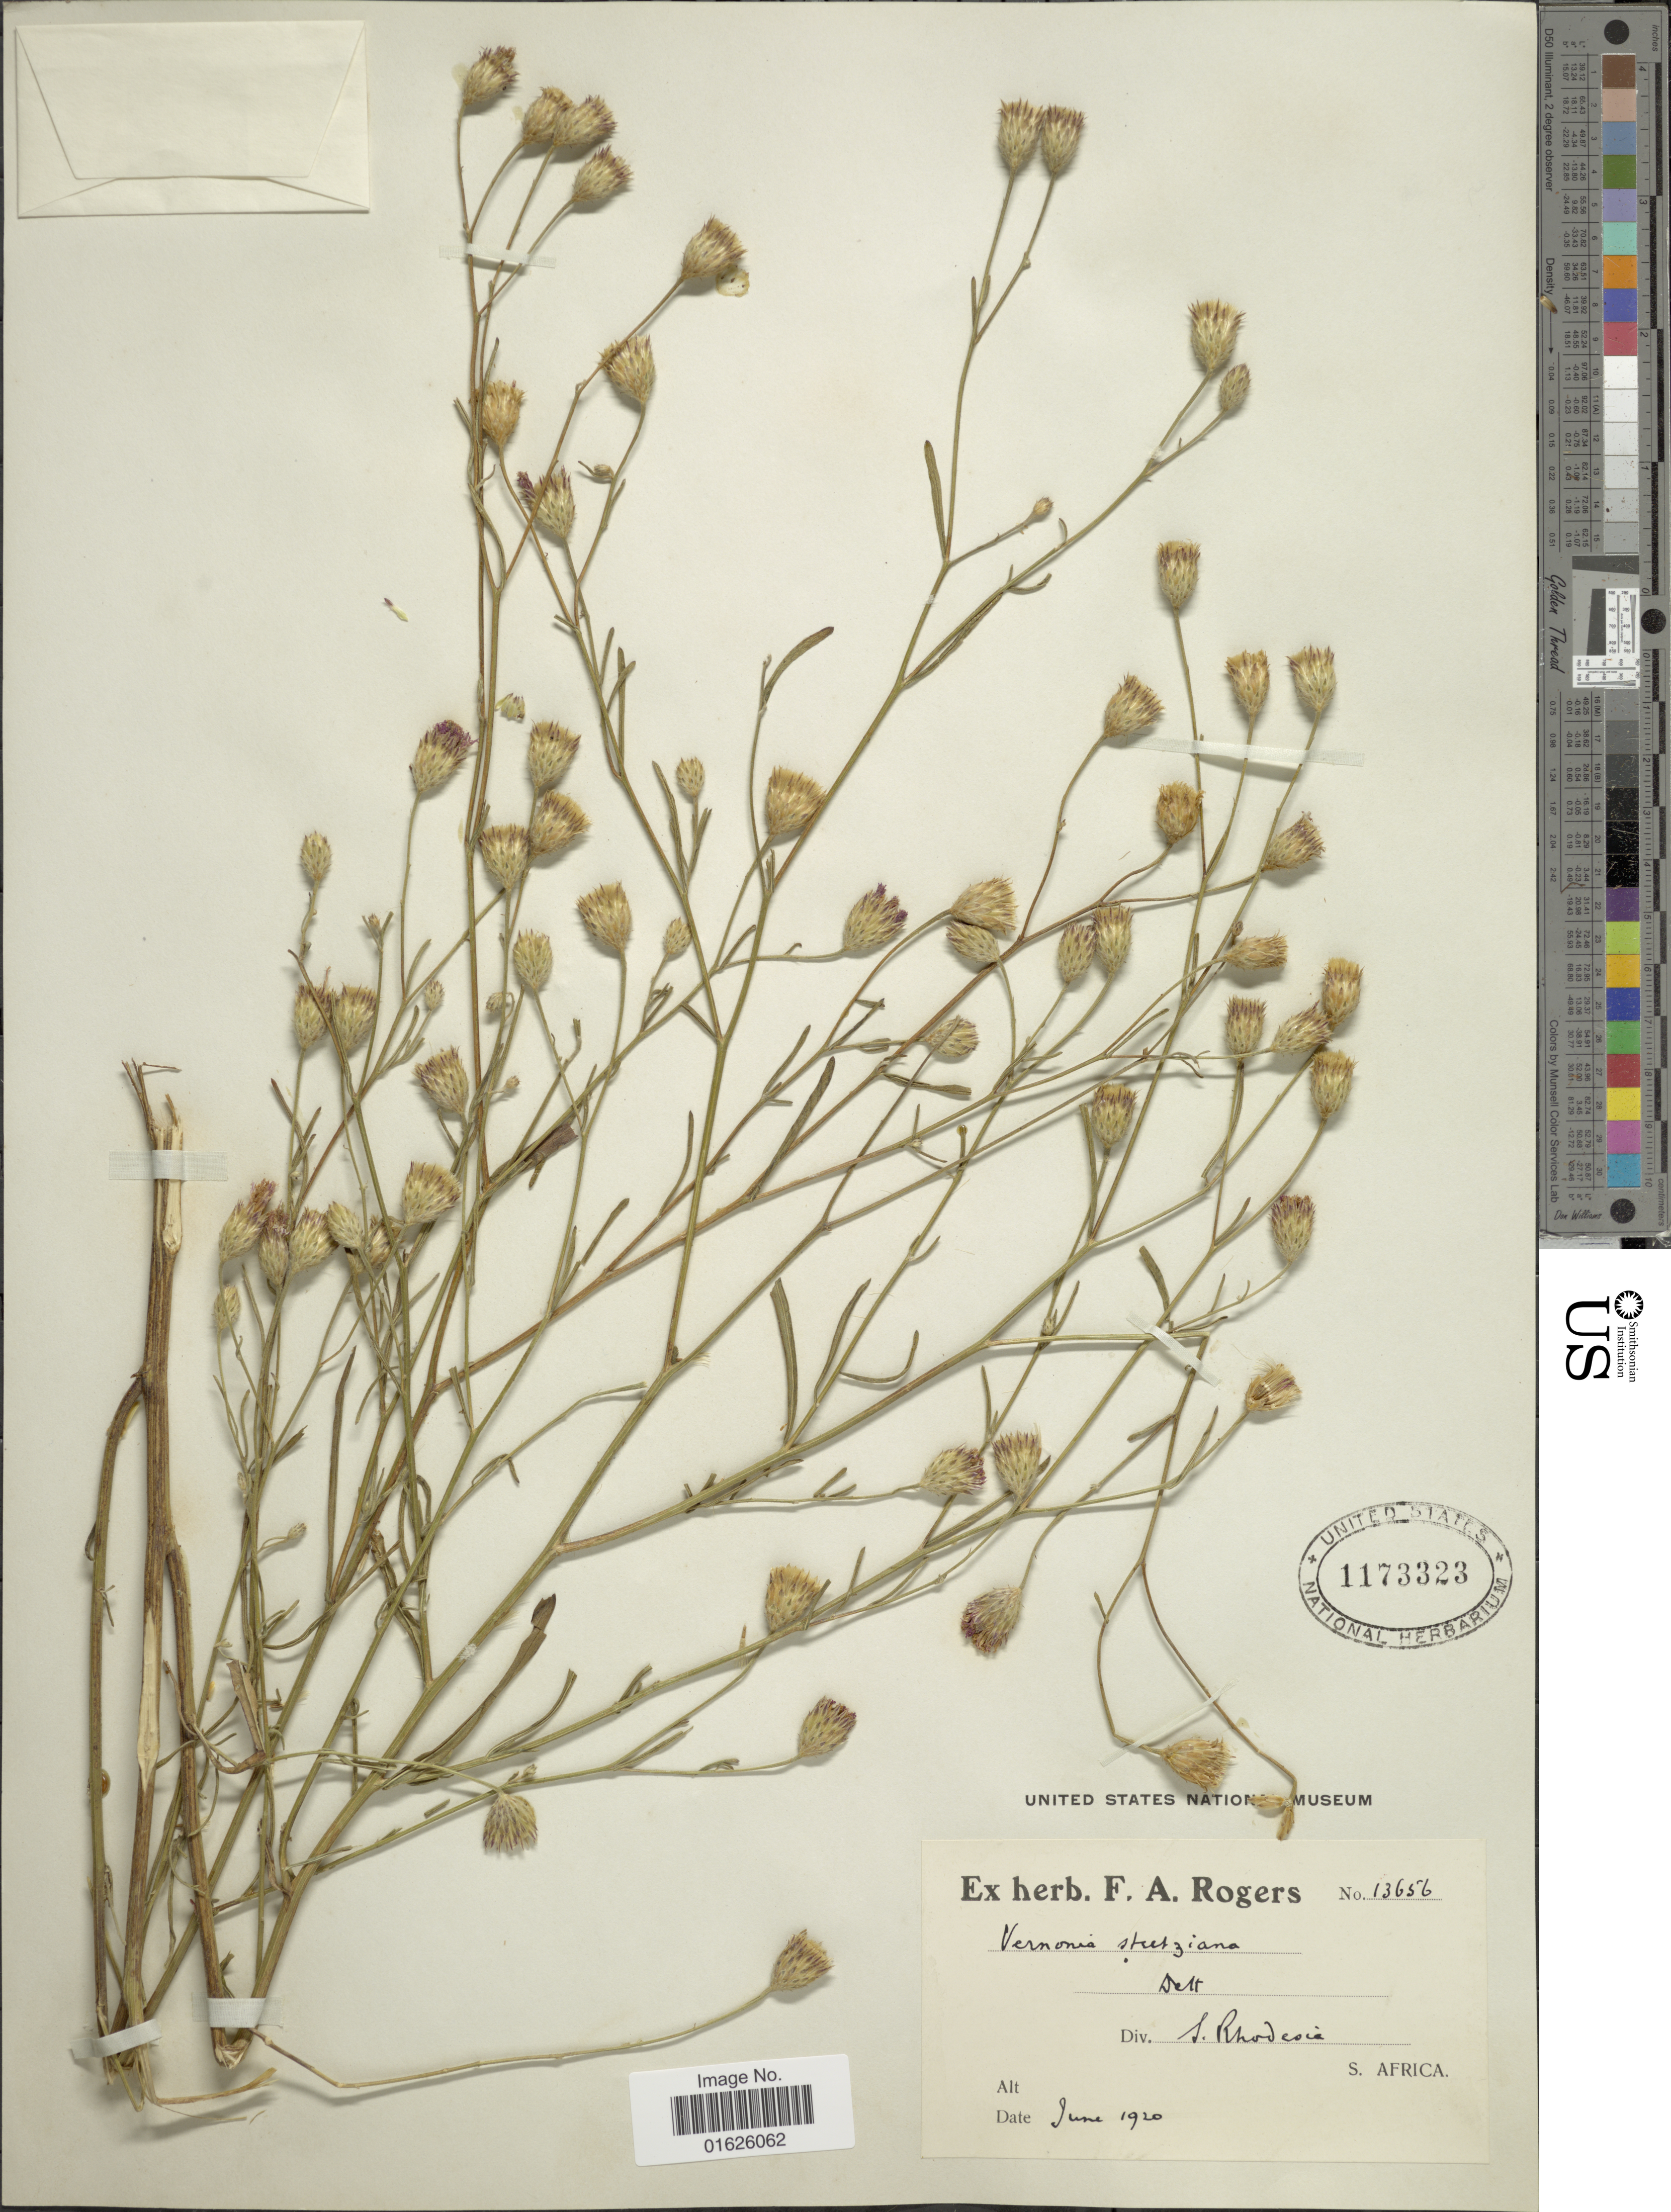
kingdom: Plantae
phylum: Tracheophyta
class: Magnoliopsida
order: Asterales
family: Asteraceae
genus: Polydora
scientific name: Polydora steetziana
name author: (Oliv. & Hiern) H. Rob.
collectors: ex herb. F. A. Rogers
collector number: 13656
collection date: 1920-06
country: Zimbabwe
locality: S. Rhodesia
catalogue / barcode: US 1173323